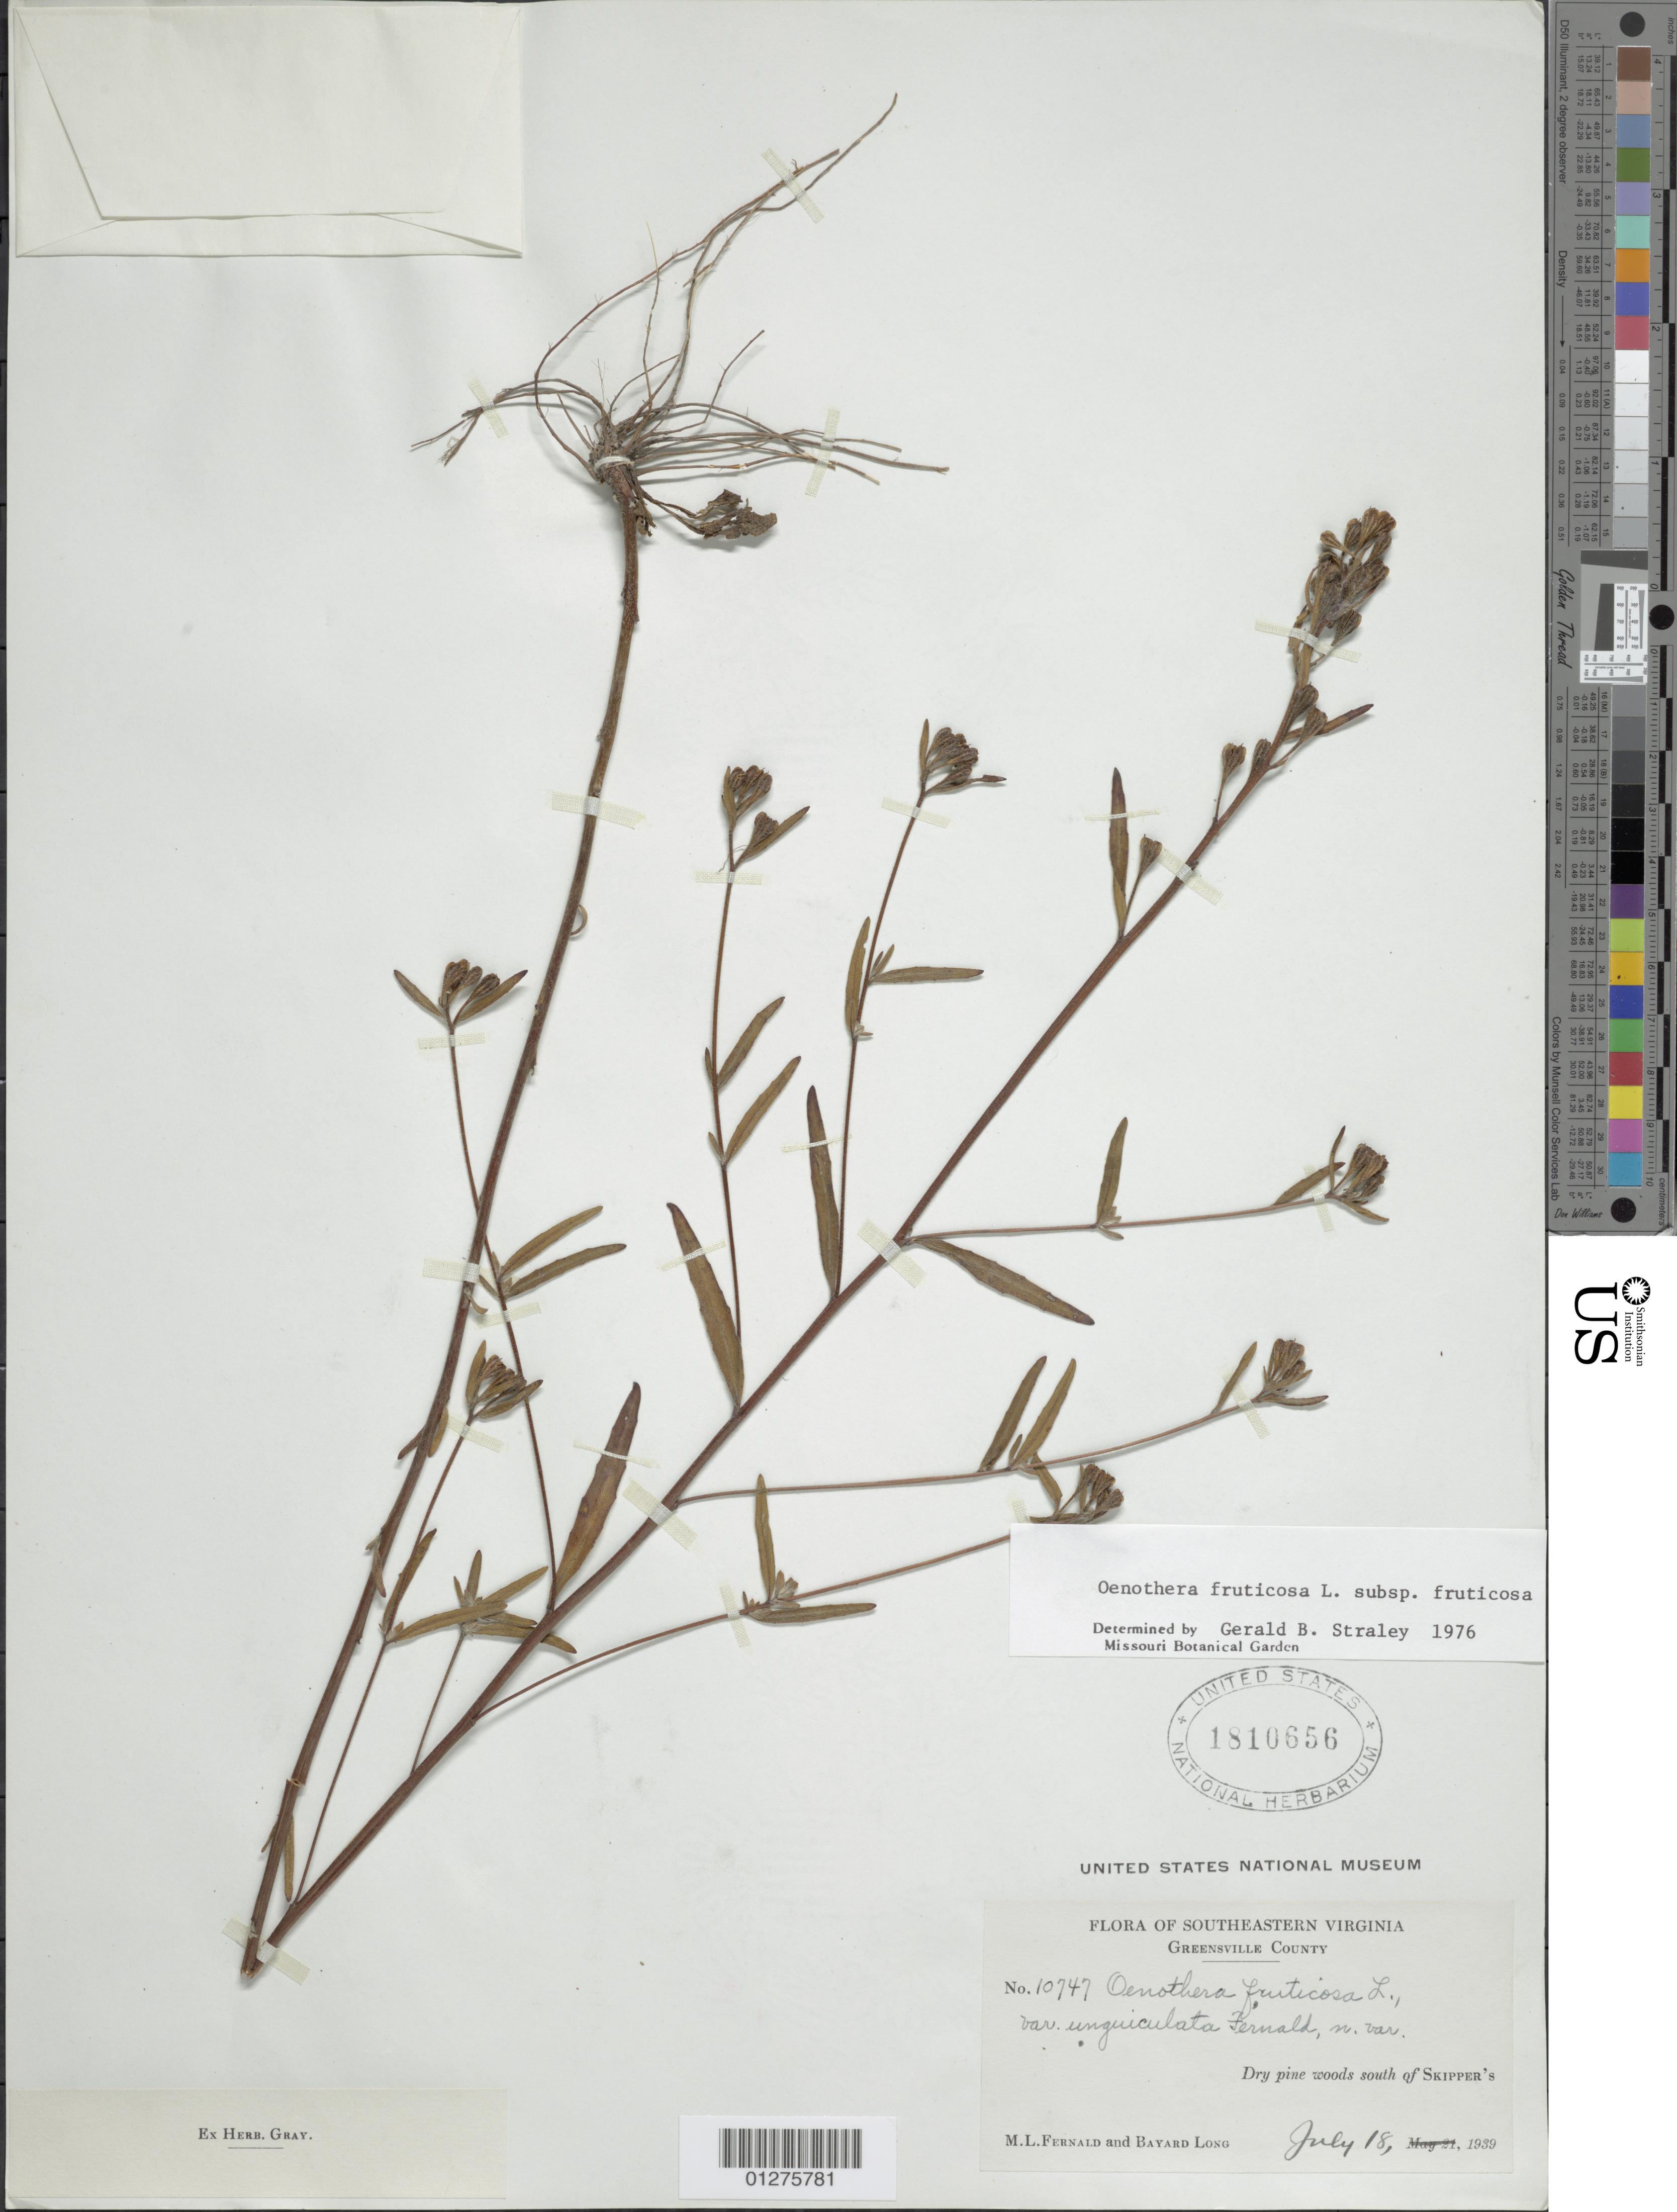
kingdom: Plantae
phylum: Tracheophyta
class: Magnoliopsida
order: Myrtales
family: Onagraceae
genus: Oenothera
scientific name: Oenothera fruticosa subsp. fruticosa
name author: L.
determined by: Straley, G. B.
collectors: M. L. Fernald & B. H. Long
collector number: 10747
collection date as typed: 18 Jul 1939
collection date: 1939-07-18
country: United States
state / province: Virginia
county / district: Greensville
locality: south of Skipper's.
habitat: Dry pine woods.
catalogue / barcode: US 1810656